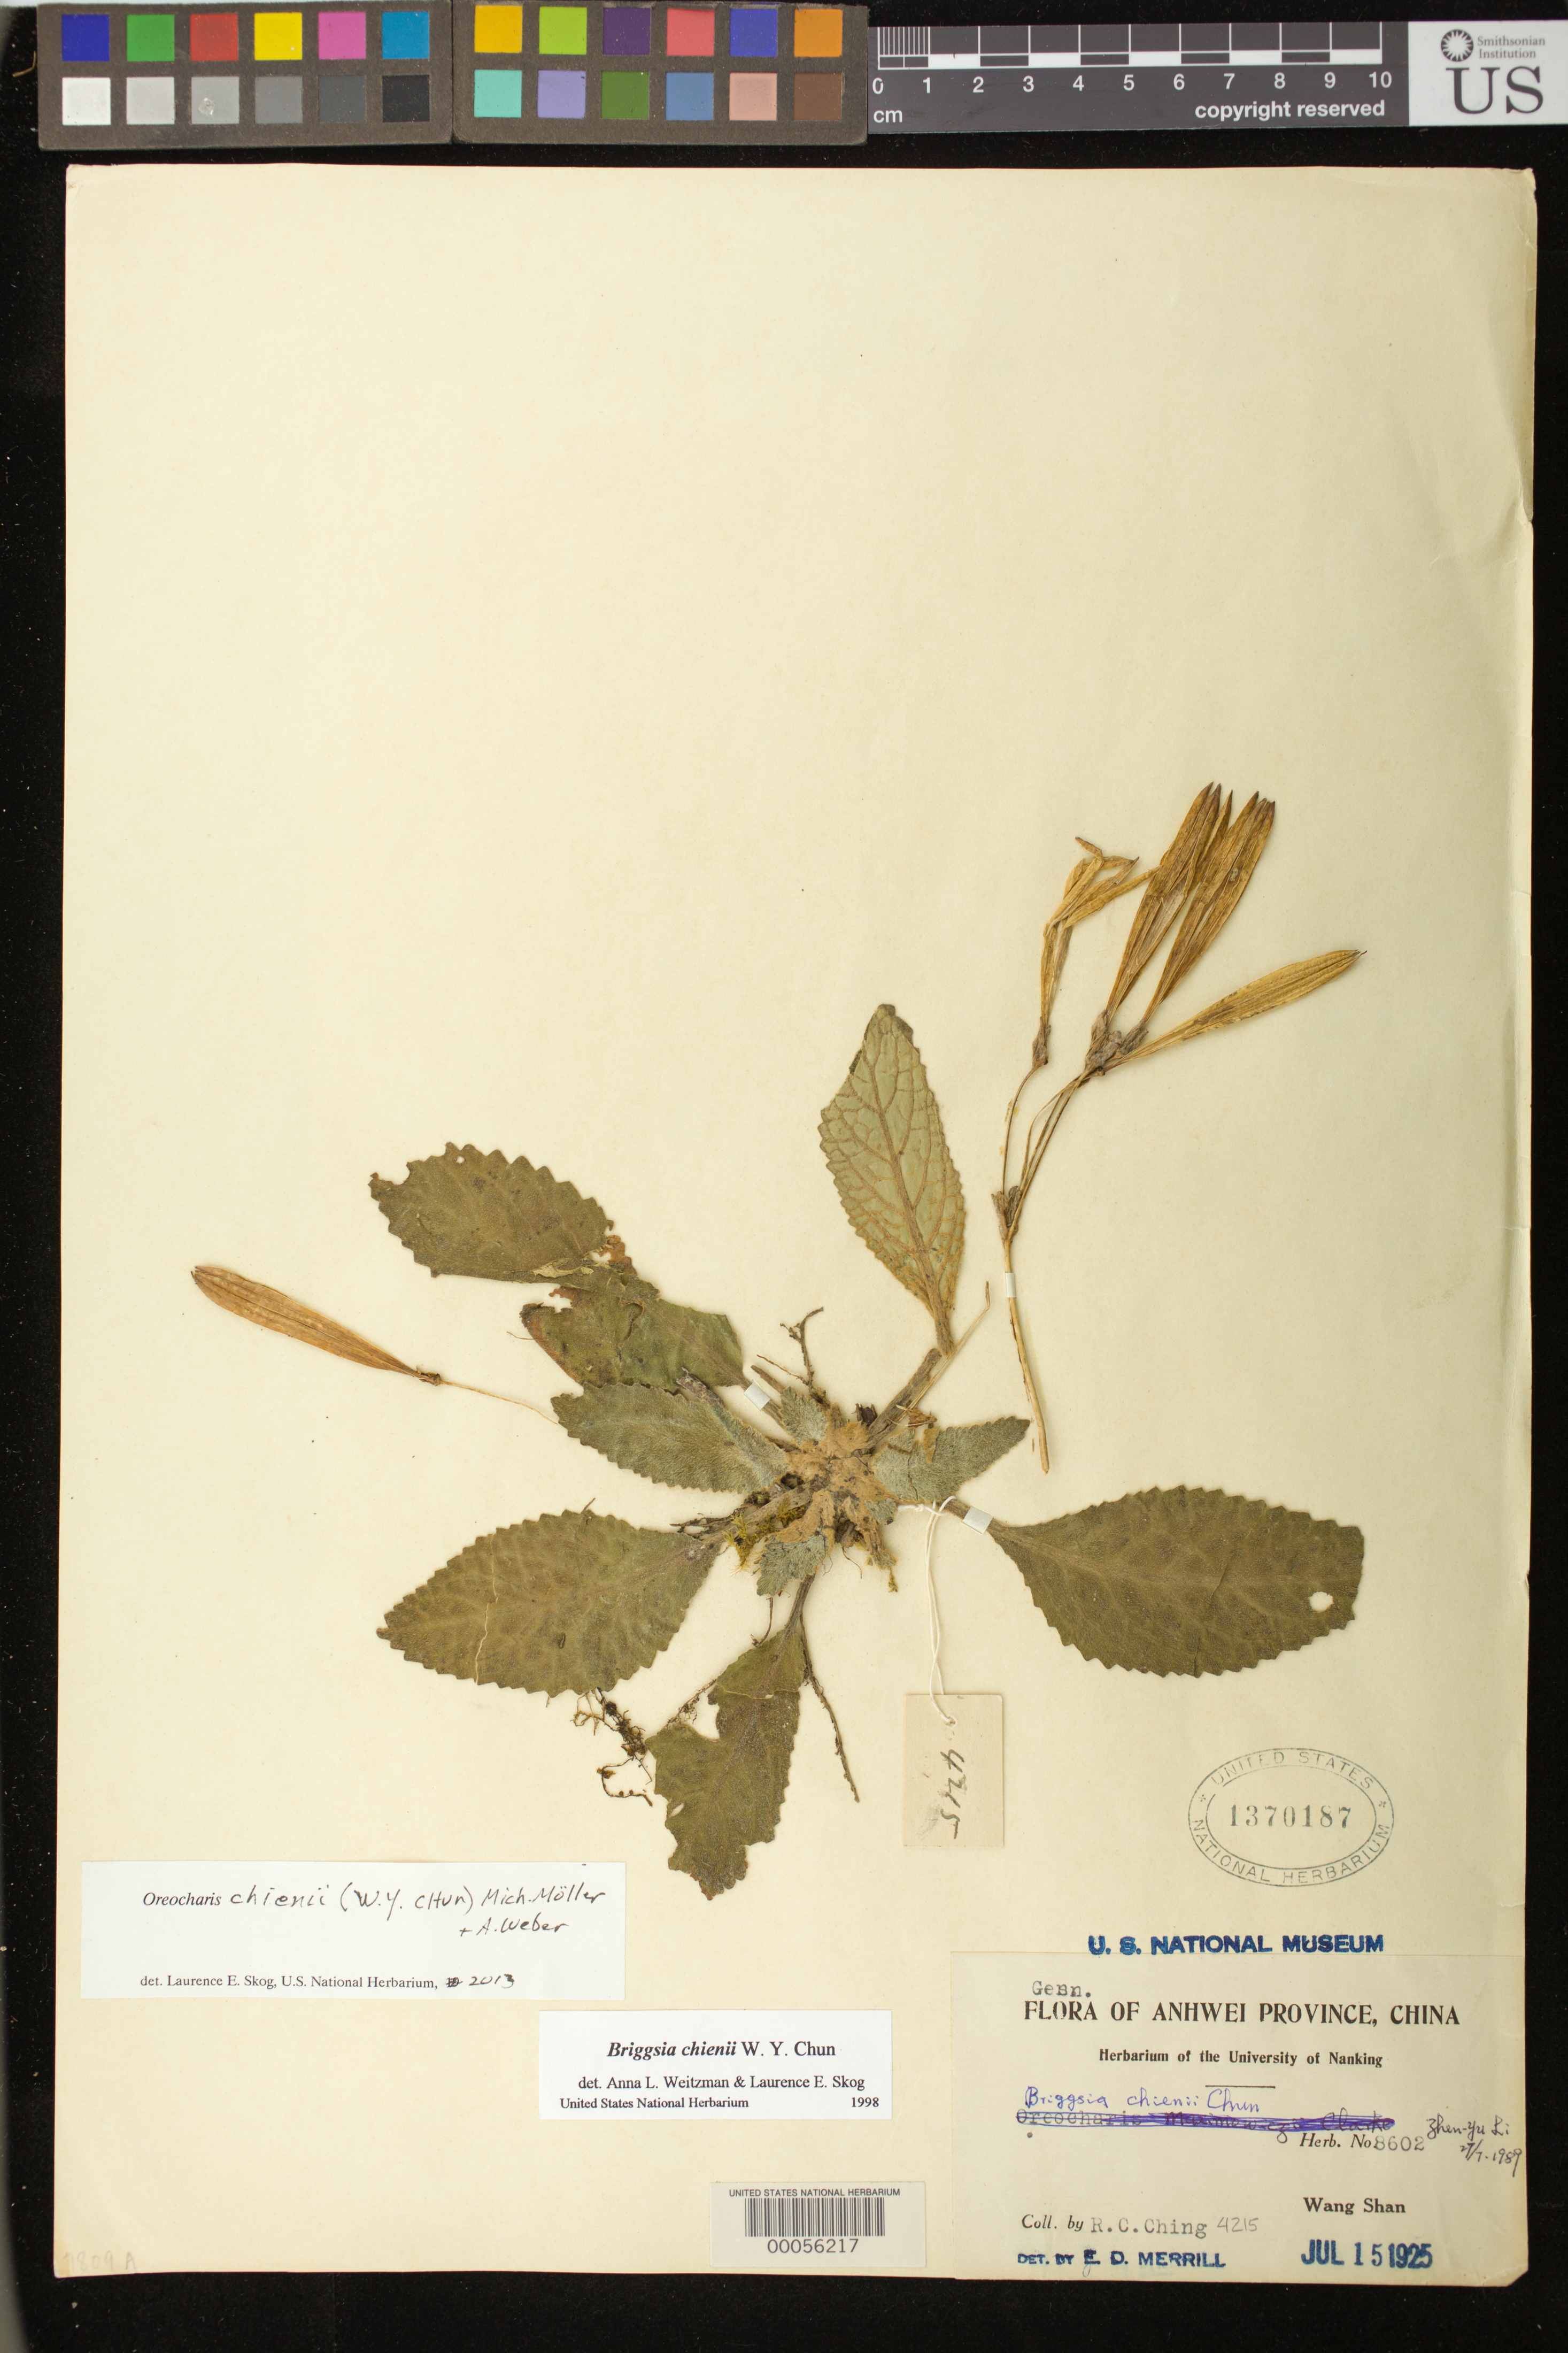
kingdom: Plantae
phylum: Tracheophyta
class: Magnoliopsida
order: Lamiales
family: Gesneriaceae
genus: Oreocharis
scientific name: Oreocharis chienii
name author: (Chun) Mich. Möller & A. Weber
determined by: Skog, Laurence E.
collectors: R. C. Ching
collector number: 4215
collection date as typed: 15 Jul 1925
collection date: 1925-07-15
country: China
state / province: Anhui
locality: Wang shan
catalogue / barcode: US 1370187